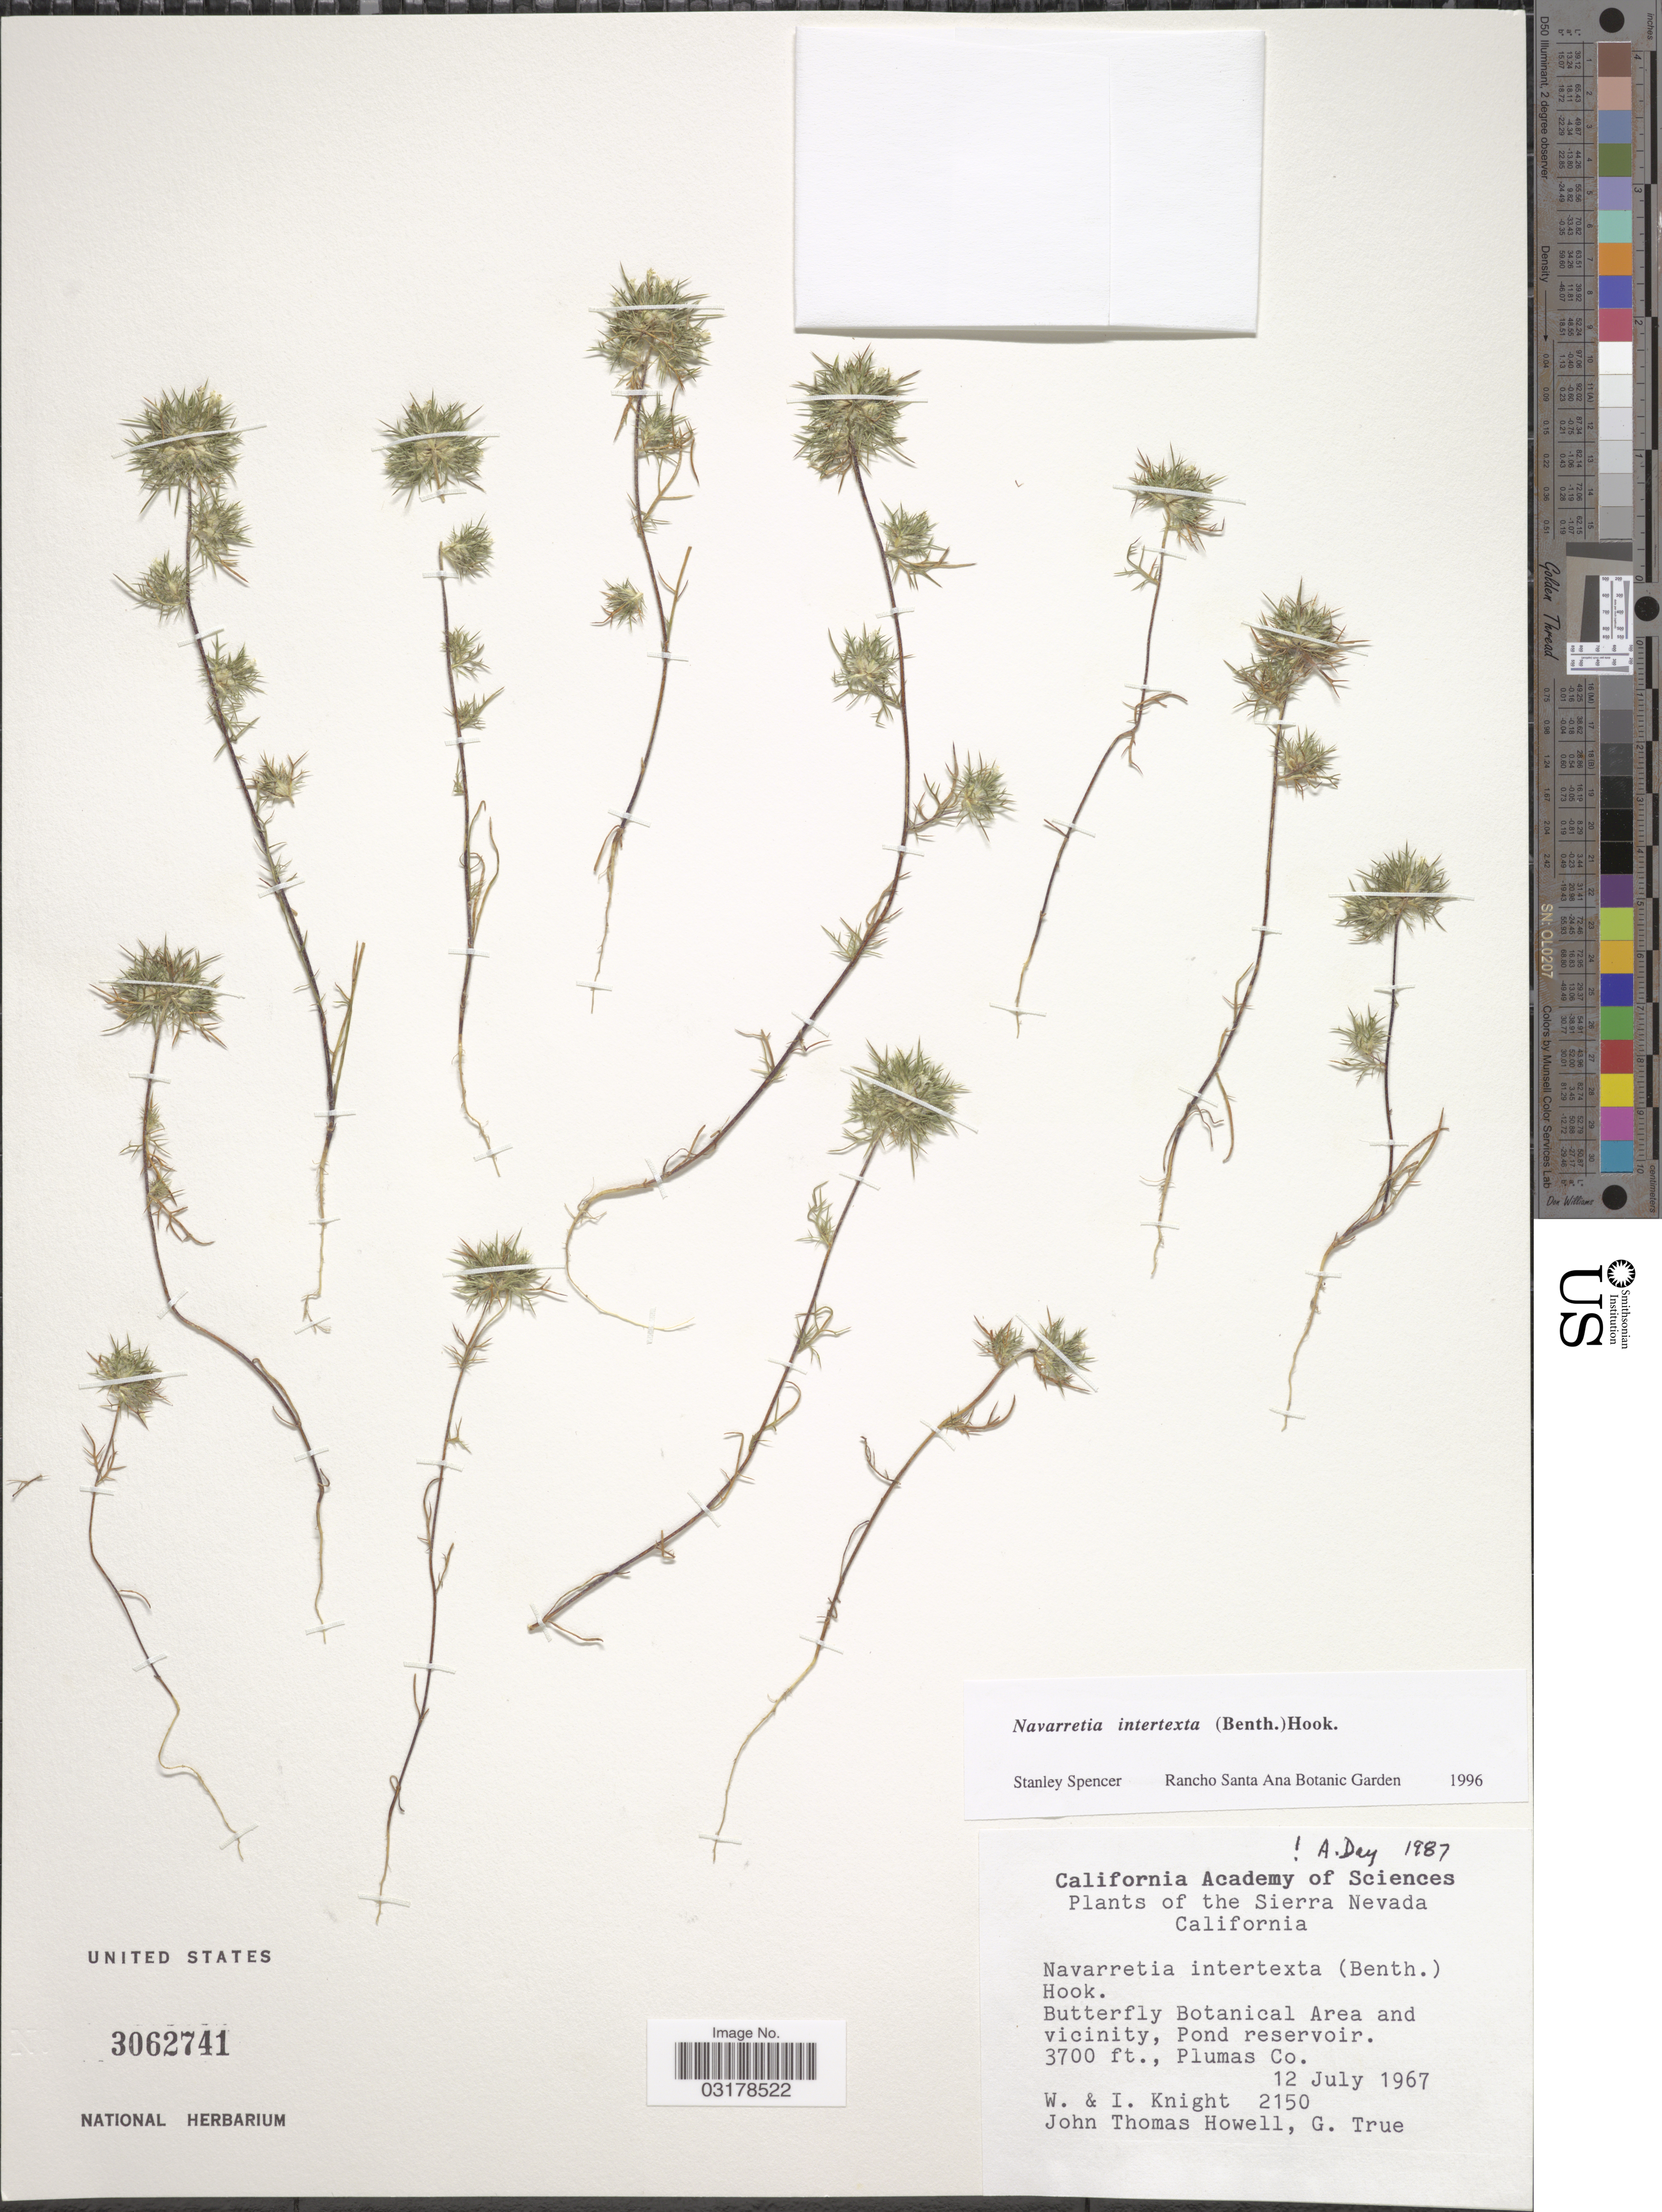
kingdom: Plantae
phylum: Tracheophyta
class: Magnoliopsida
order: Ericales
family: Polemoniaceae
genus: Navarretia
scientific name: Navarretia intertexta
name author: (Benth.) Hook.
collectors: W. Knight, I. Knight, J. T. Howell & G. H. True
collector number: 2150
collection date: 1967-07-12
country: United States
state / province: California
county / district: Plumas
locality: The Sierra Nevada. Butterfly Botanical Area and vicinity, Pond reservoir. Plumas Co.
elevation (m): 1128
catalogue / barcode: US 3062741